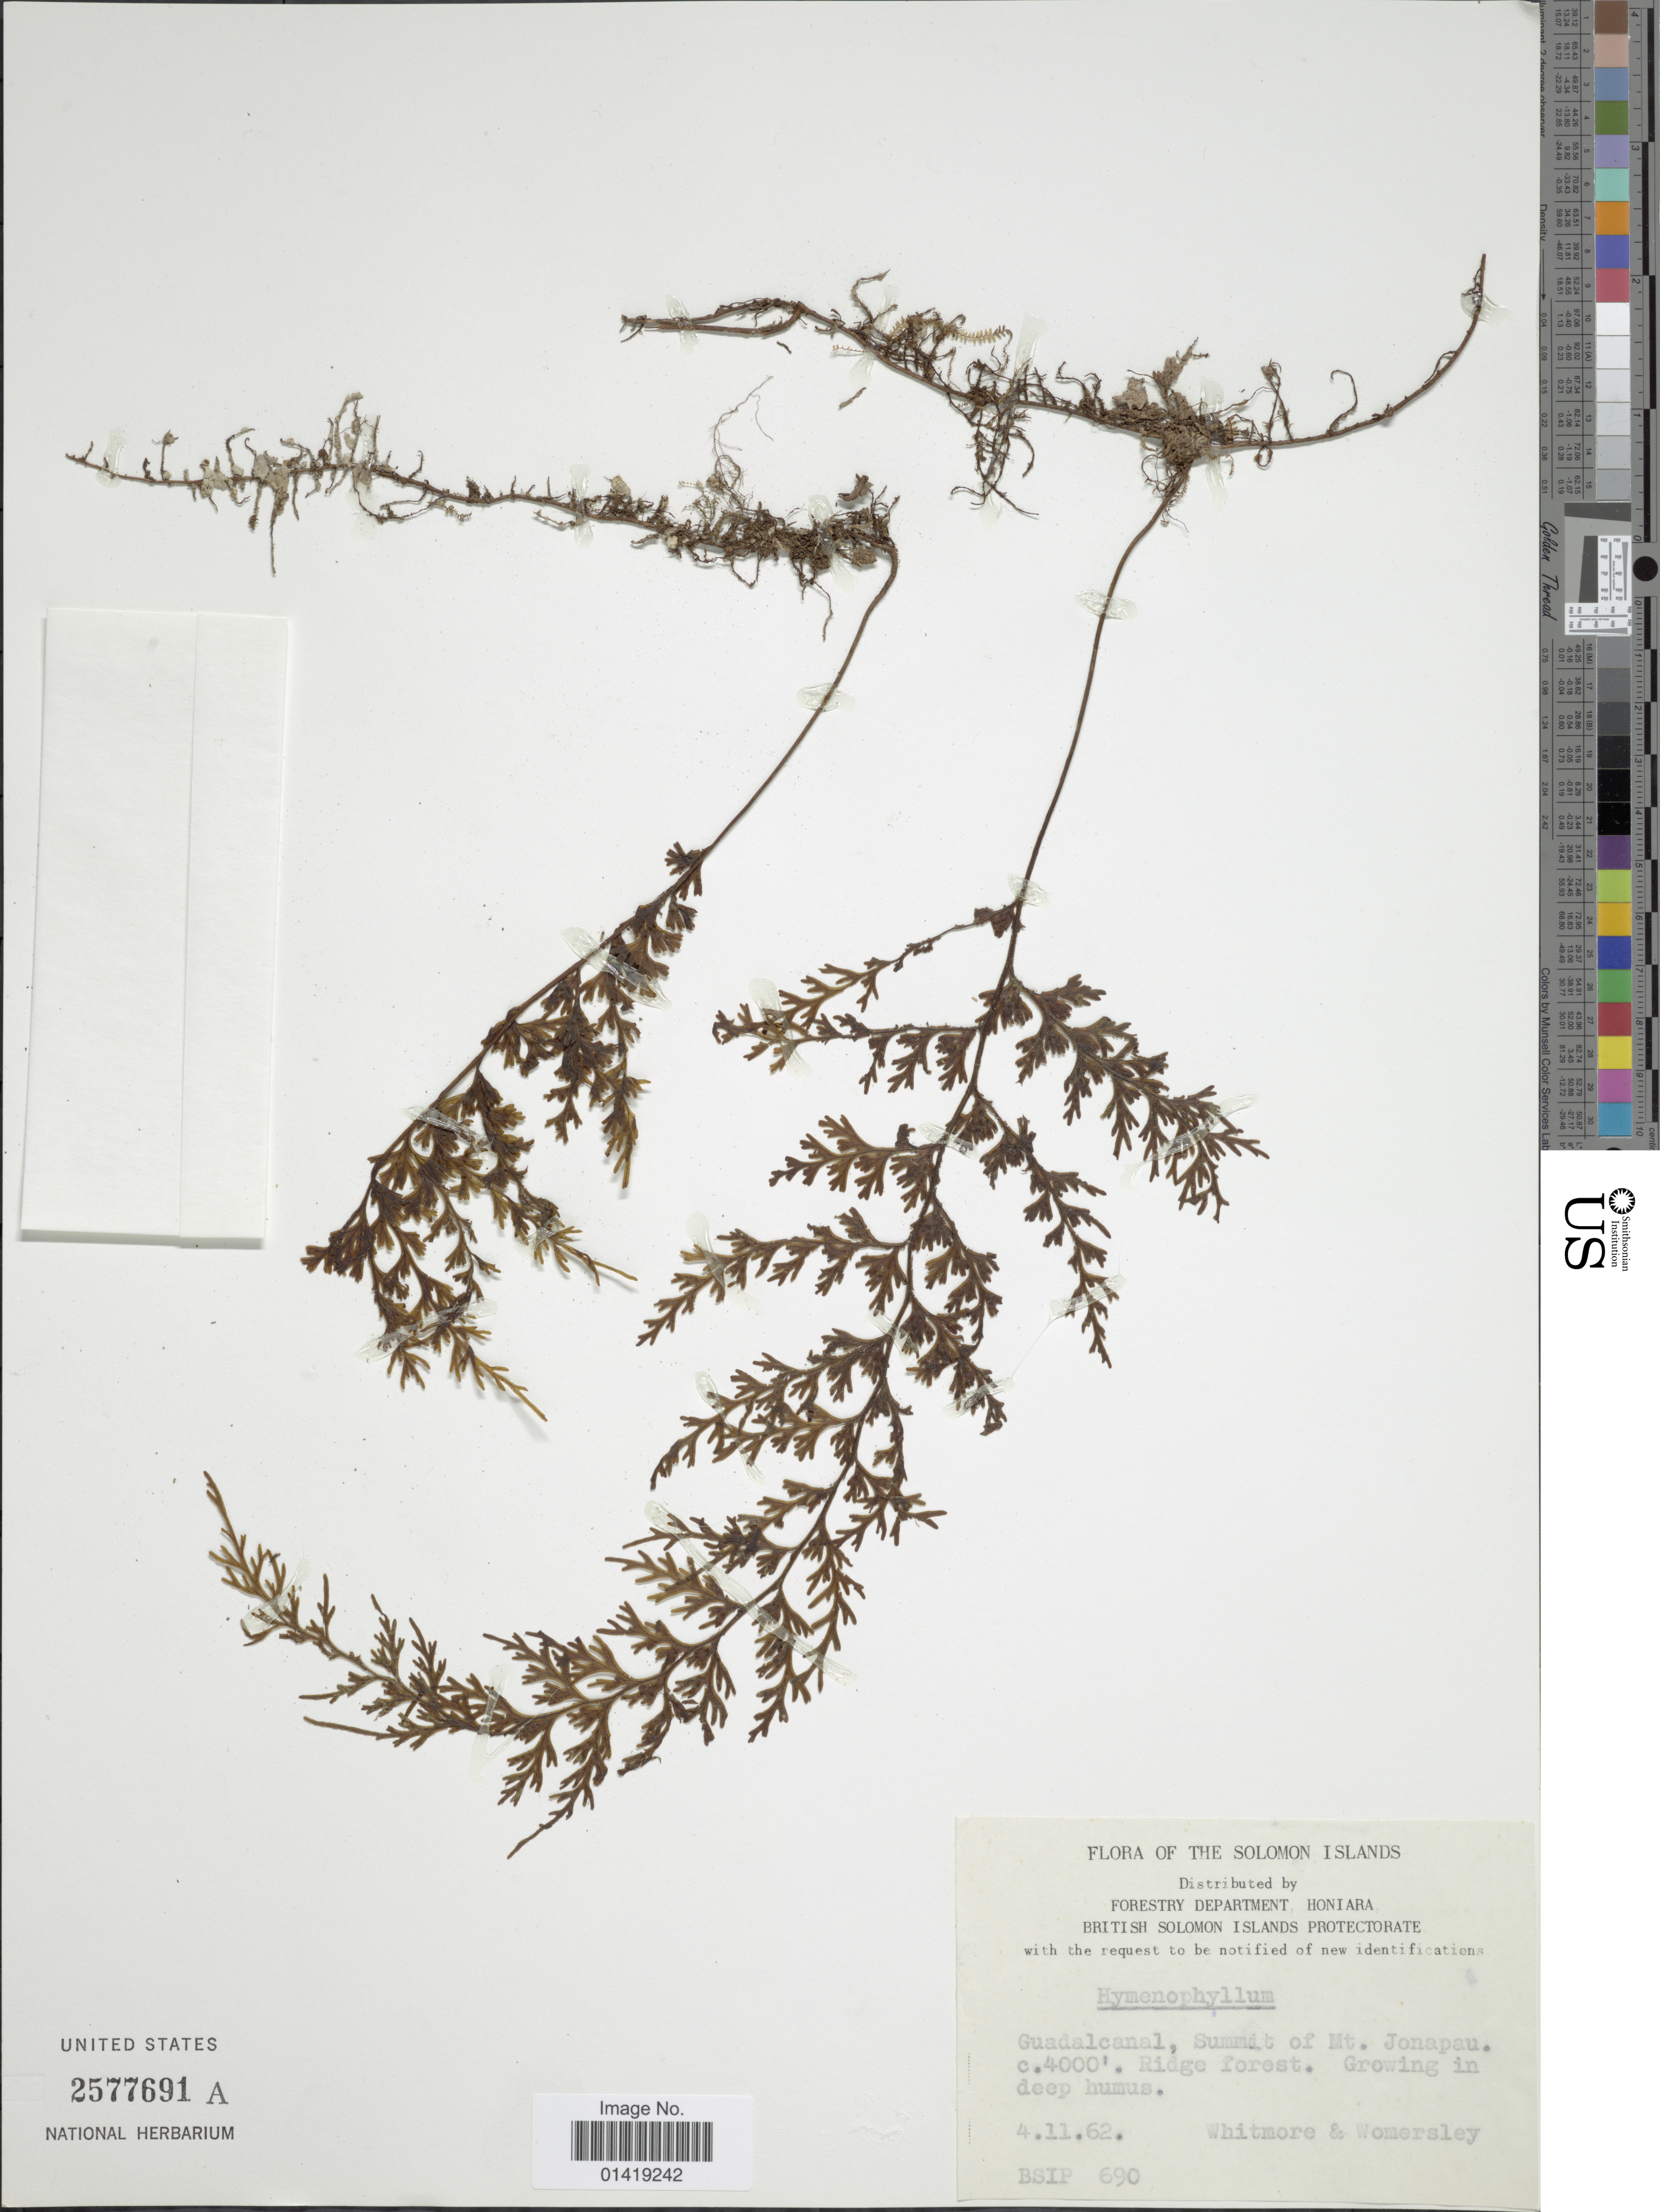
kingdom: Plantae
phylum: Tracheophyta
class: Polypodiopsida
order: Hymenophyllales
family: Hymenophyllaceae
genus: Hymenophyllum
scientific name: Hymenophyllum sp.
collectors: -. Whitmore & Womersley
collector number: BSIP690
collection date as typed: Transcribed d/m/y: 4/11/62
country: Solomon Islands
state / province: Solomon Islands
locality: Guhadalcanal summit of Mt. Jonapau ridge forest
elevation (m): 1219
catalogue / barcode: US 2577691A